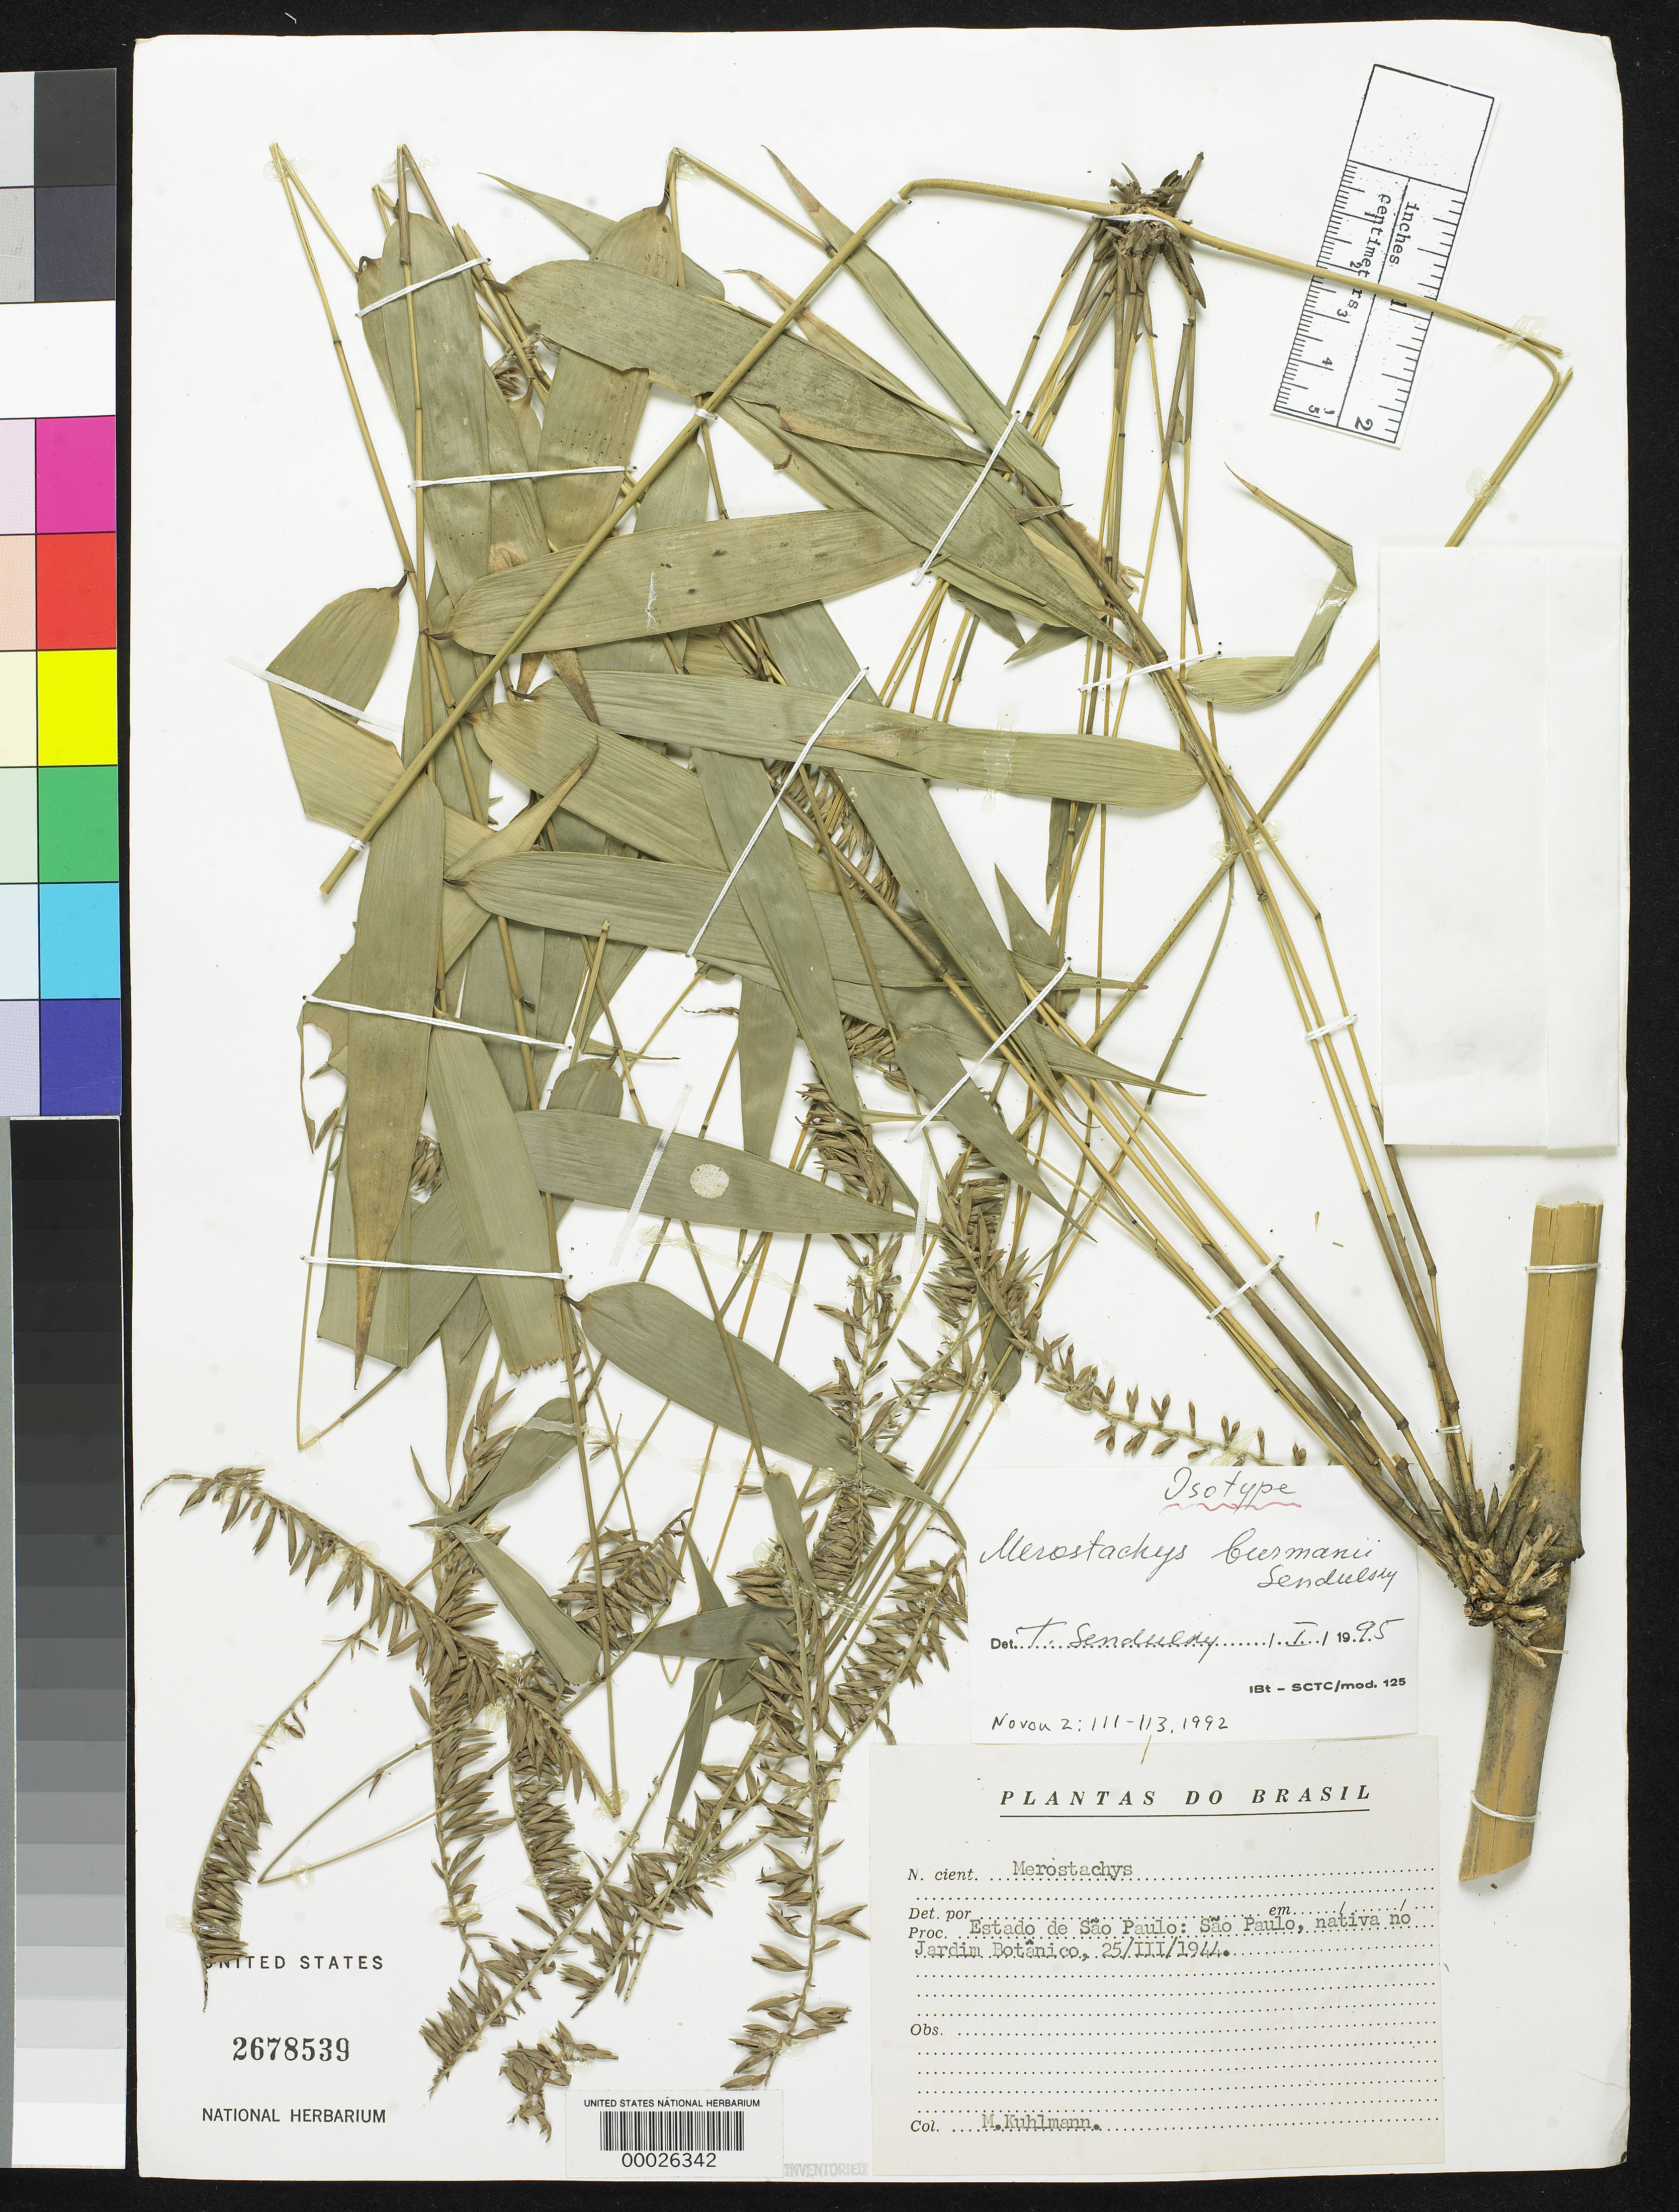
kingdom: Plantae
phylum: Tracheophyta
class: Liliopsida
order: Poales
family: Poaceae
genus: Merostachys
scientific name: Merostachys burmanii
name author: Send.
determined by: Sendulsky, T.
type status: Isotype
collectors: M. Kuhlmann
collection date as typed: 25 Mar 1944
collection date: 1944-03-25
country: Brazil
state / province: São Paulo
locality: Estado de São Paulo: São Paulo, nativa no Jardim Botânico.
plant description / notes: Holotype at SP.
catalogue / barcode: US 2678539